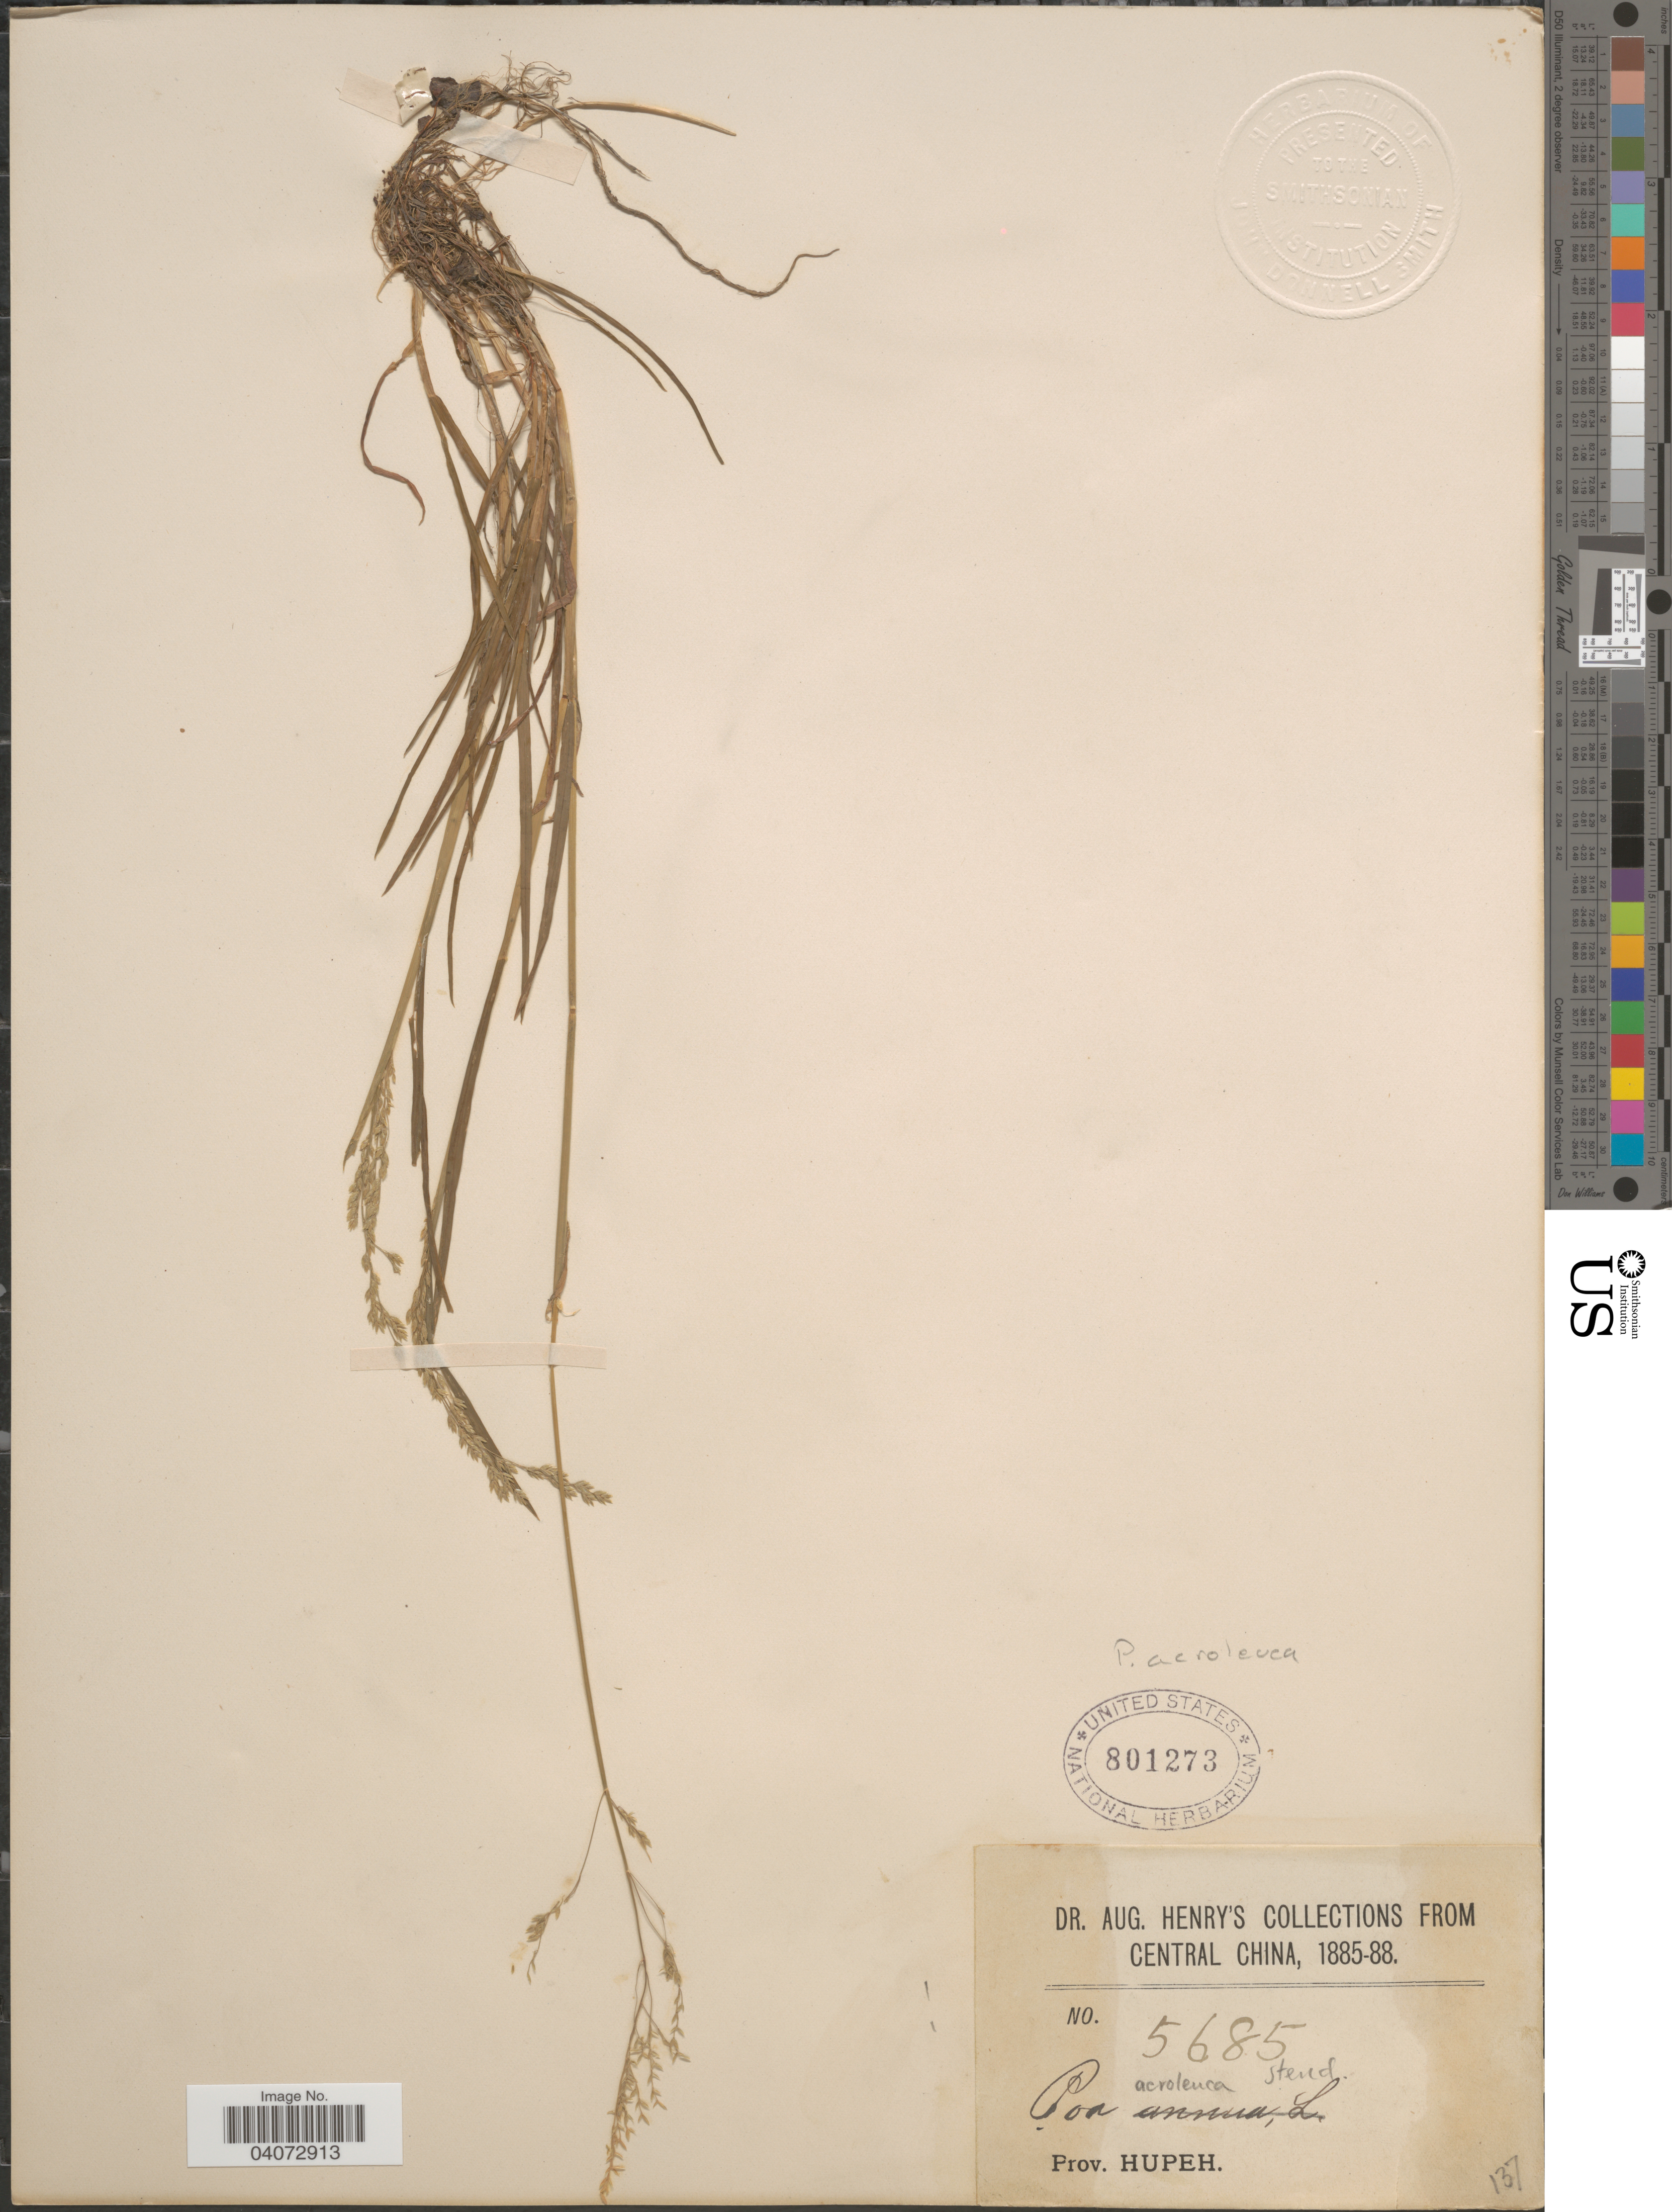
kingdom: Plantae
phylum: Tracheophyta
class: Liliopsida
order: Poales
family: Poaceae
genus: Poa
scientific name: Poa acroleuca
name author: Steud.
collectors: A. Henry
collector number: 5685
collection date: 1885/1888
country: China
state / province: Hubei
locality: Central China. Prov. Hupeh.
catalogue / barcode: US 801273